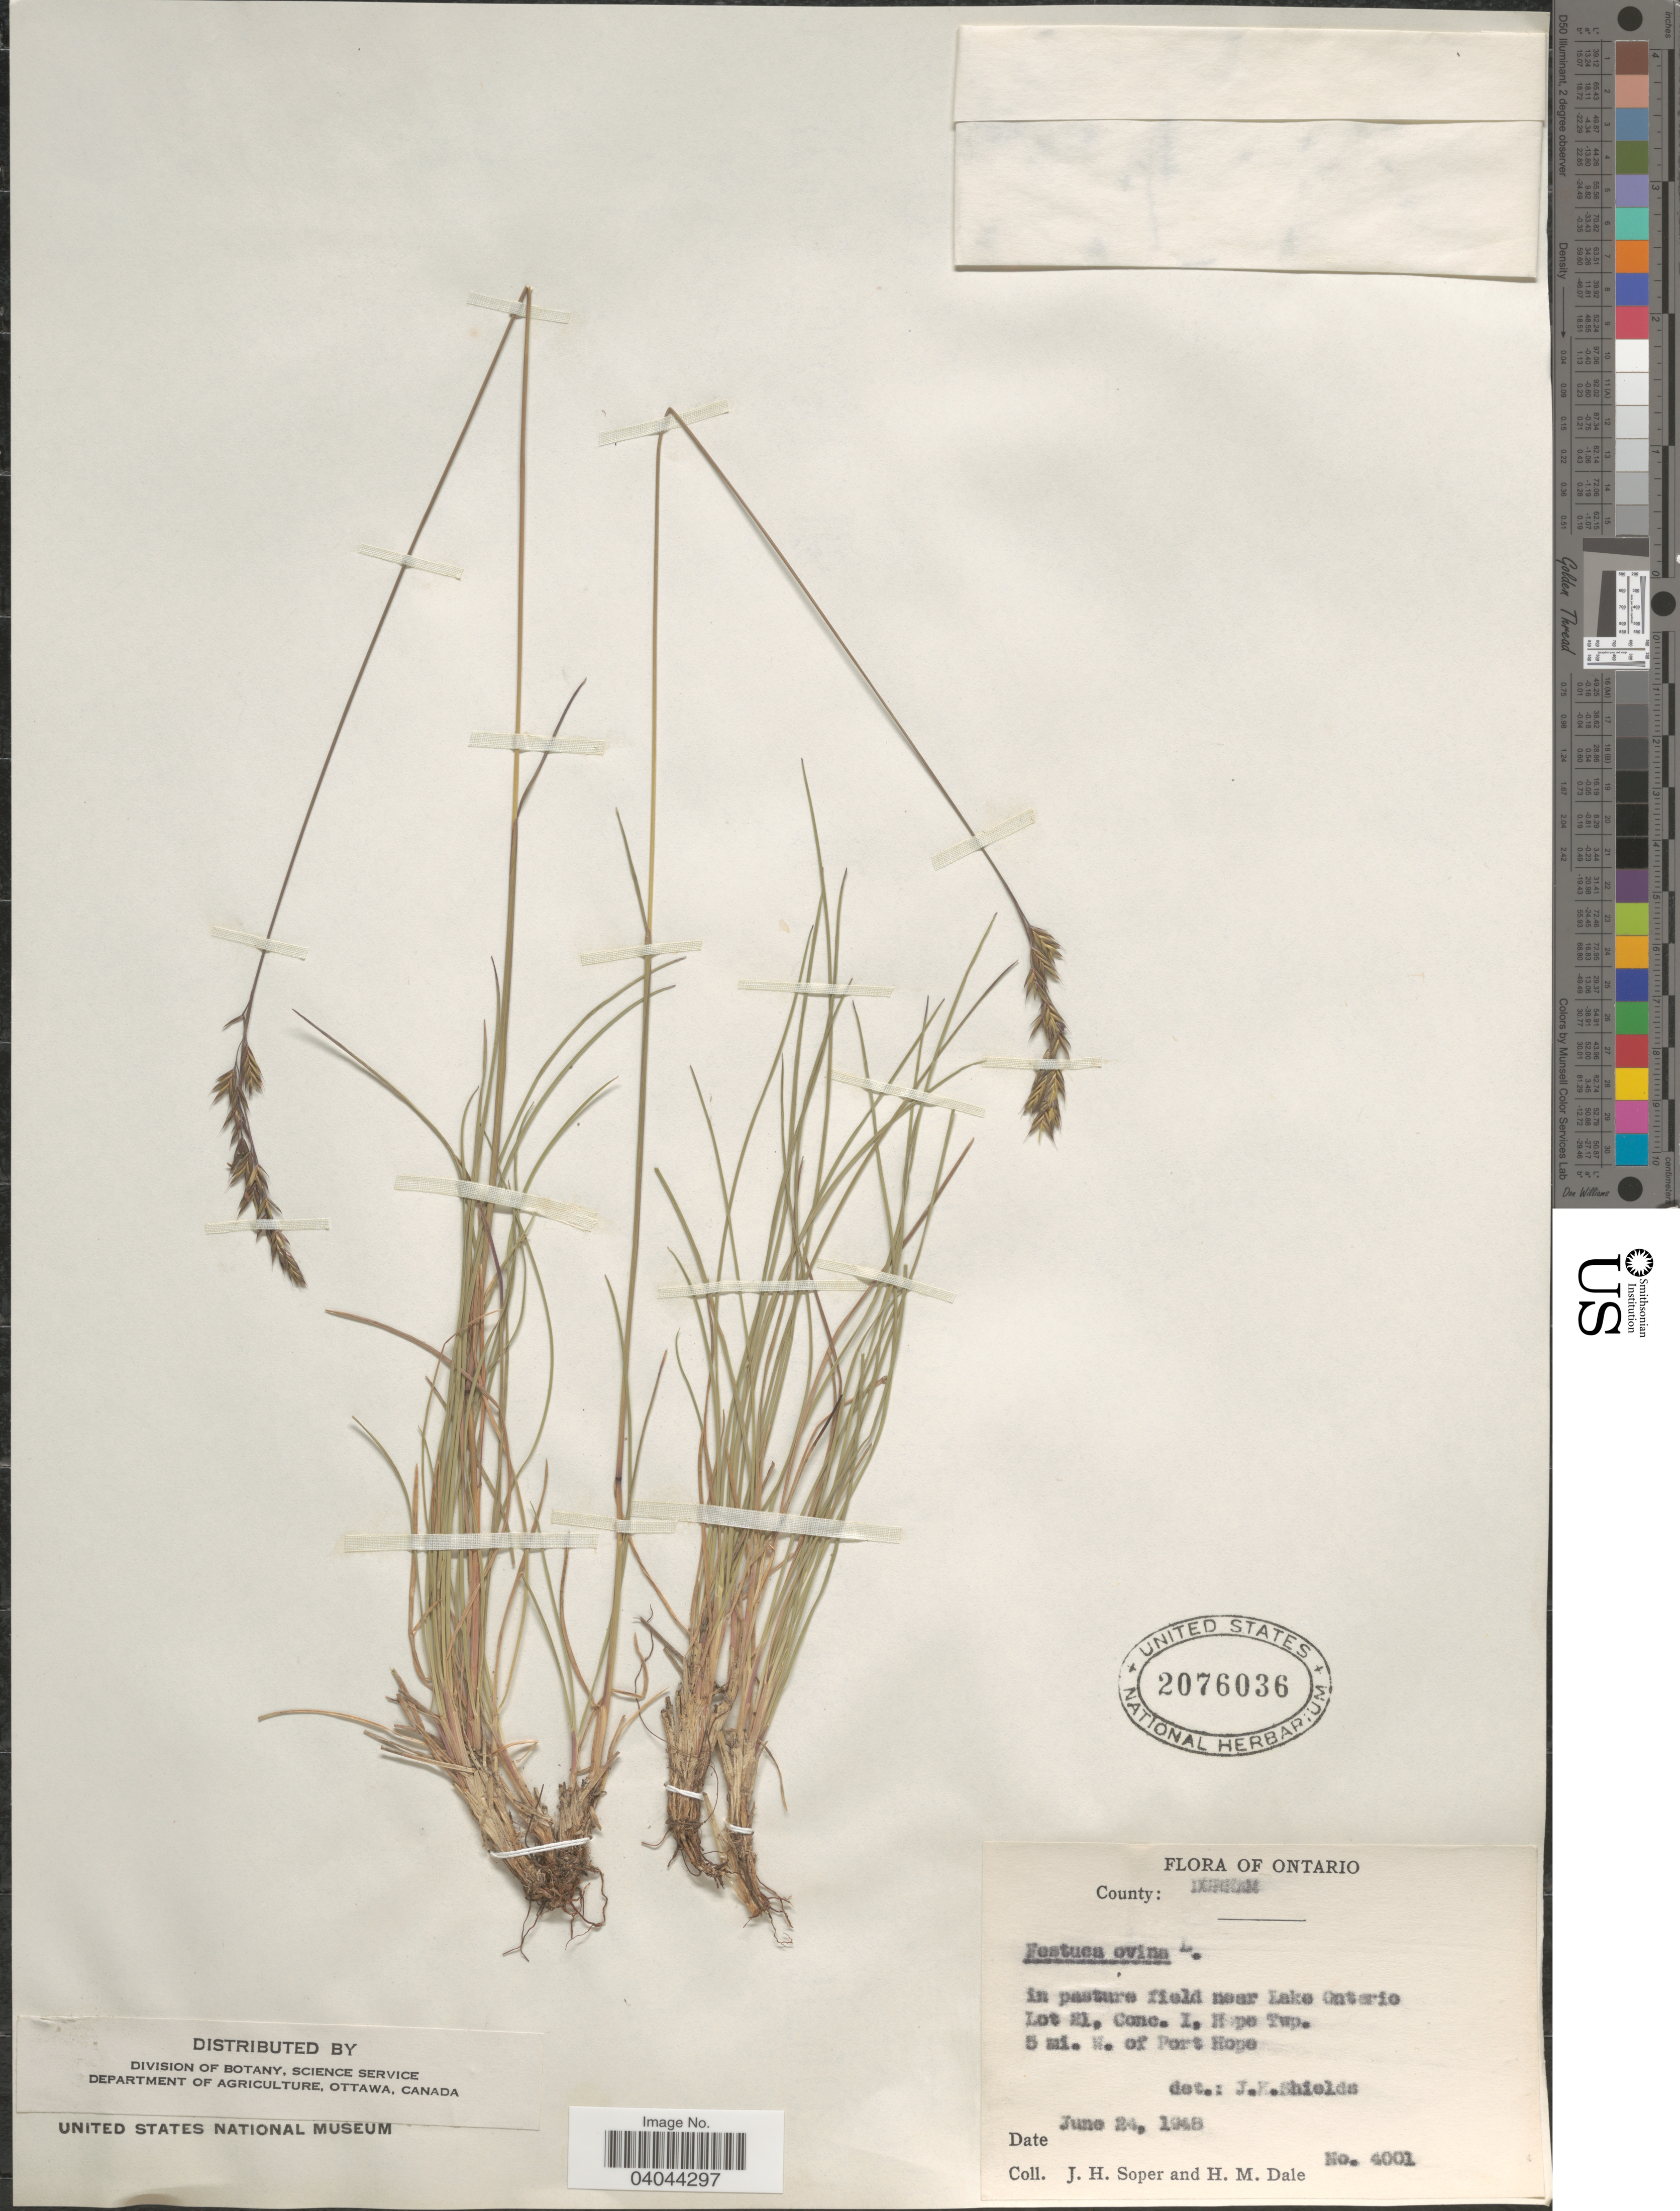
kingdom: Plantae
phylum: Tracheophyta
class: Liliopsida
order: Poales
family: Poaceae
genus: Festuca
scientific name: Festuca ovina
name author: L.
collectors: J. H. Soper & H. M. Dale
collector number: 4001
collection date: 1948-06-24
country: Canada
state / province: Ontario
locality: County Durham. In pasture field near Lake Ontario Lot El. Conc. I, Hope Twp. 5 mi. N. of Port Hope.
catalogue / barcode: US 2076036